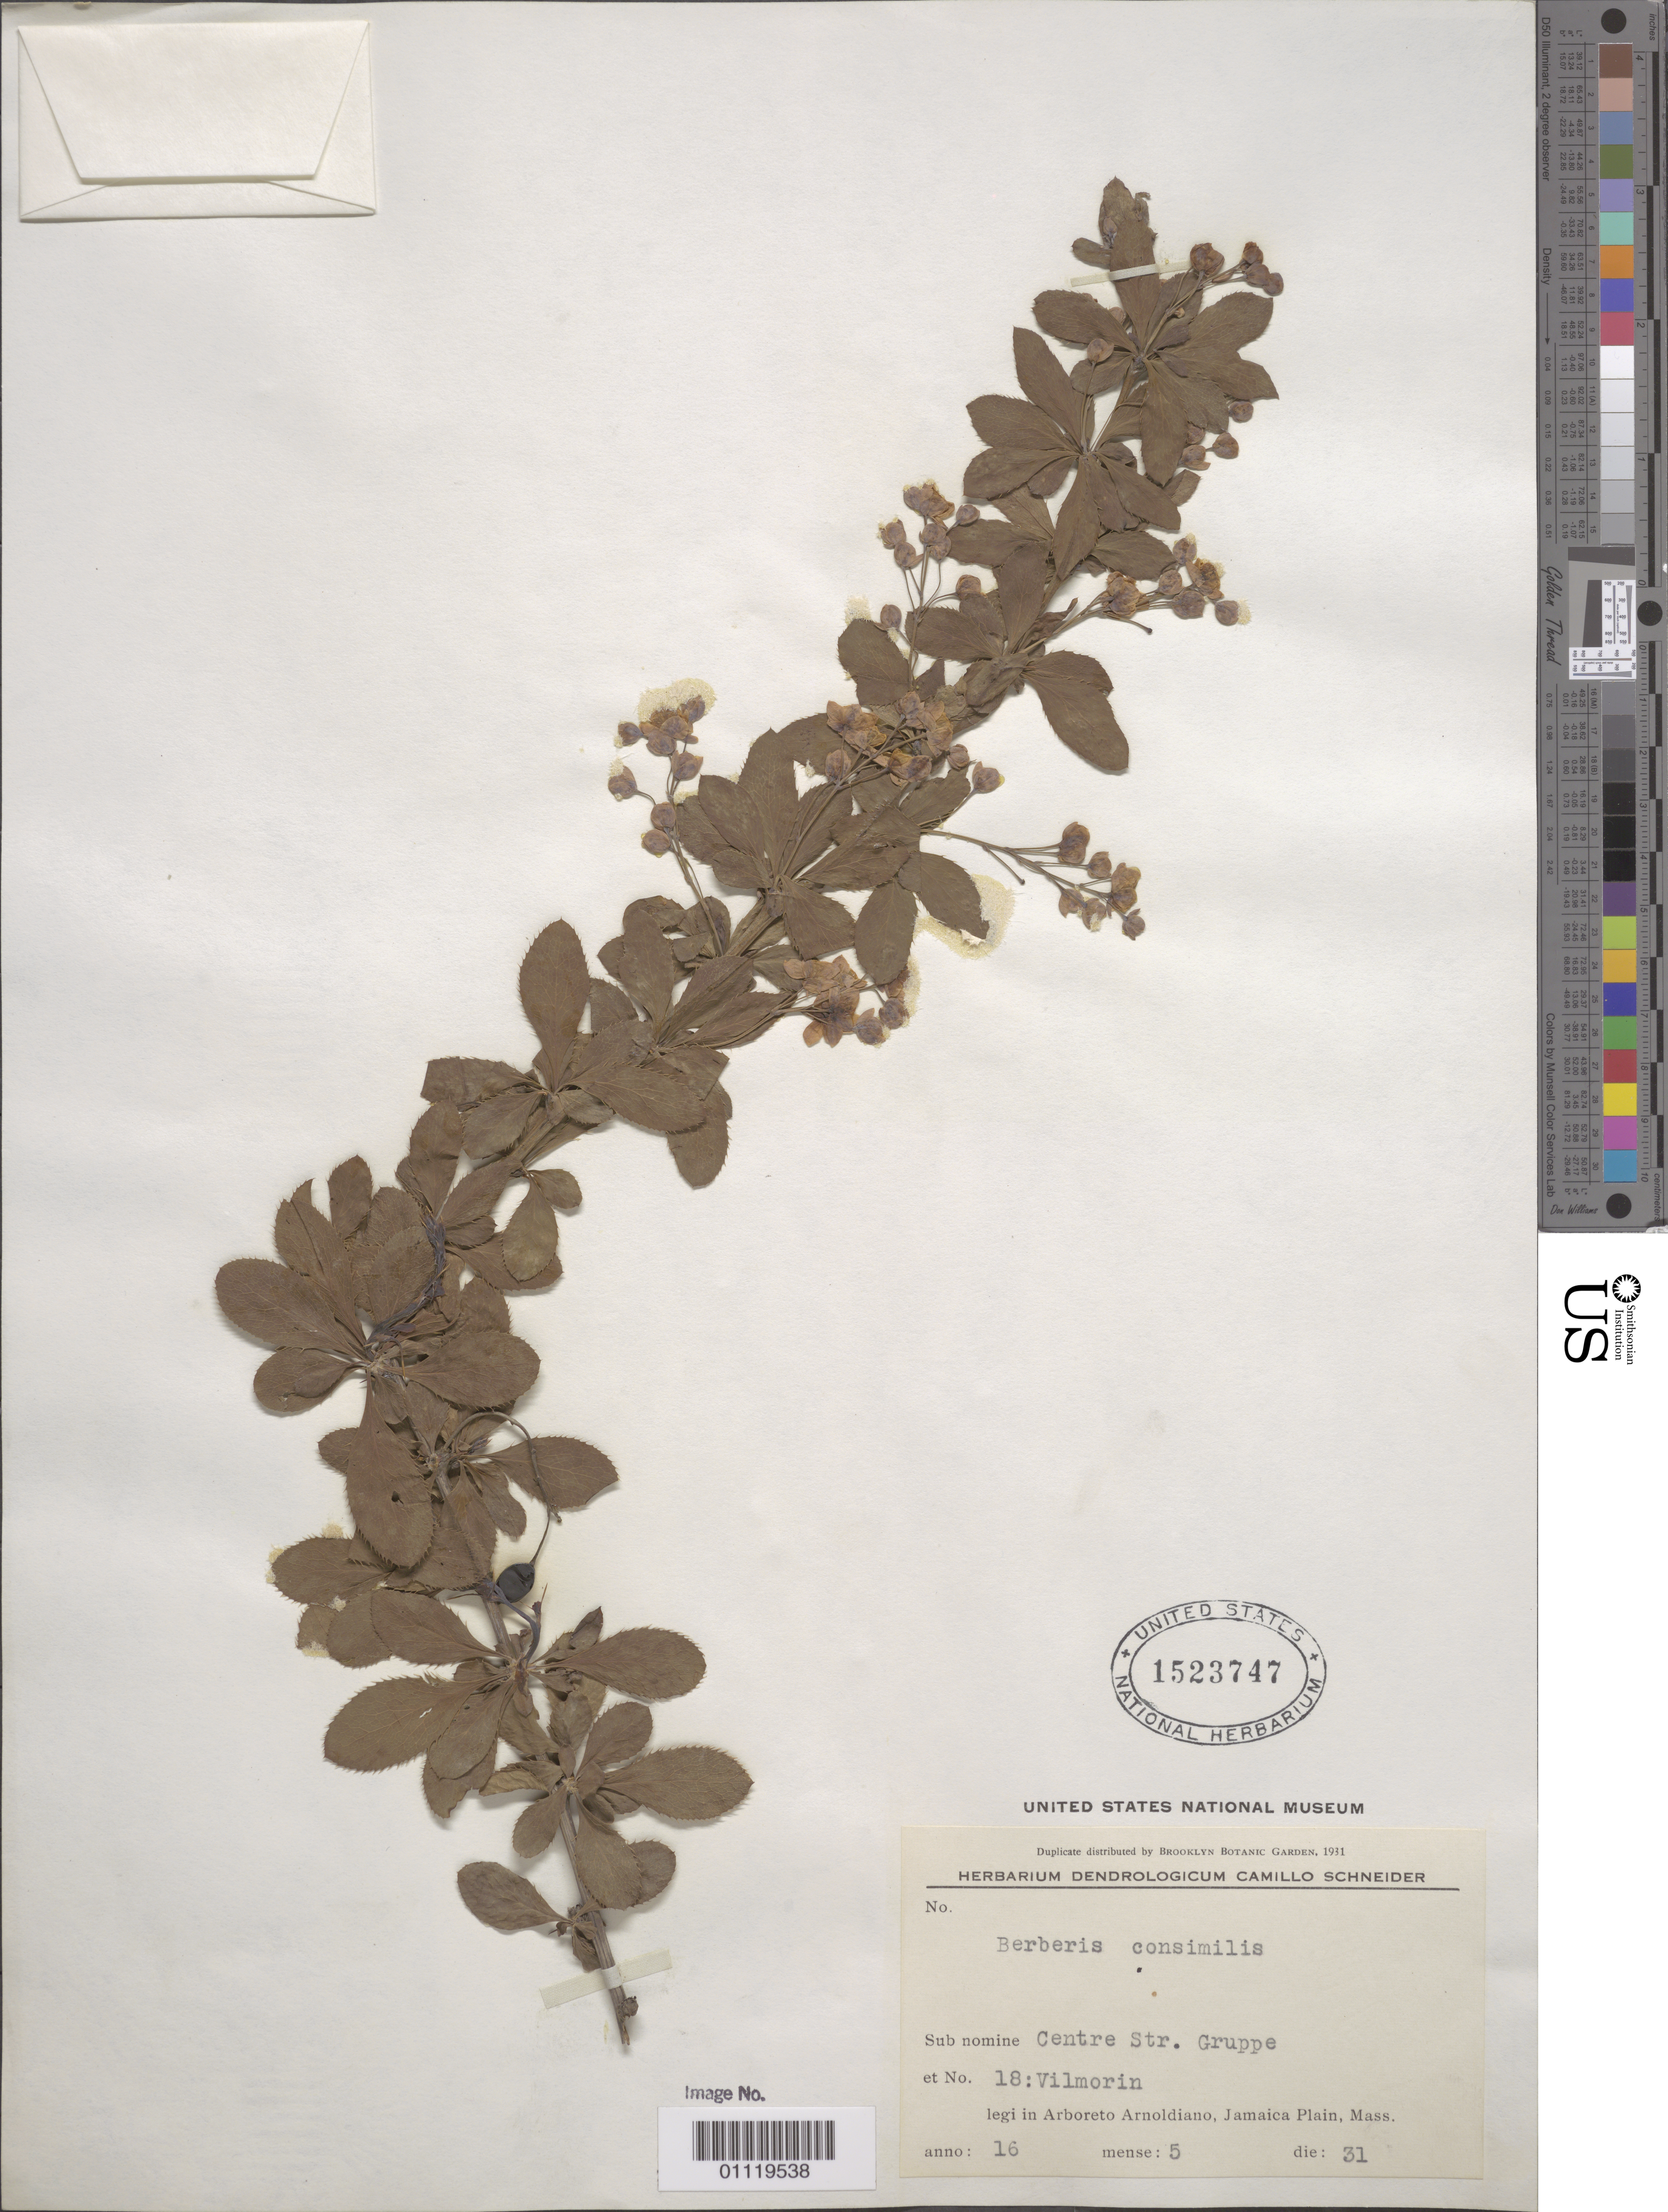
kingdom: Plantae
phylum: Tracheophyta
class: Magnoliopsida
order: Ranunculales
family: Berberidaceae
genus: Berberis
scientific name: Berberis consimilis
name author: C.K. Schneid.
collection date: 1916-05-31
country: United States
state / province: Massachusetts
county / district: Suffolk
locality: Jamaica Plain, Arnold Arboretum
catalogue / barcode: US 1523747